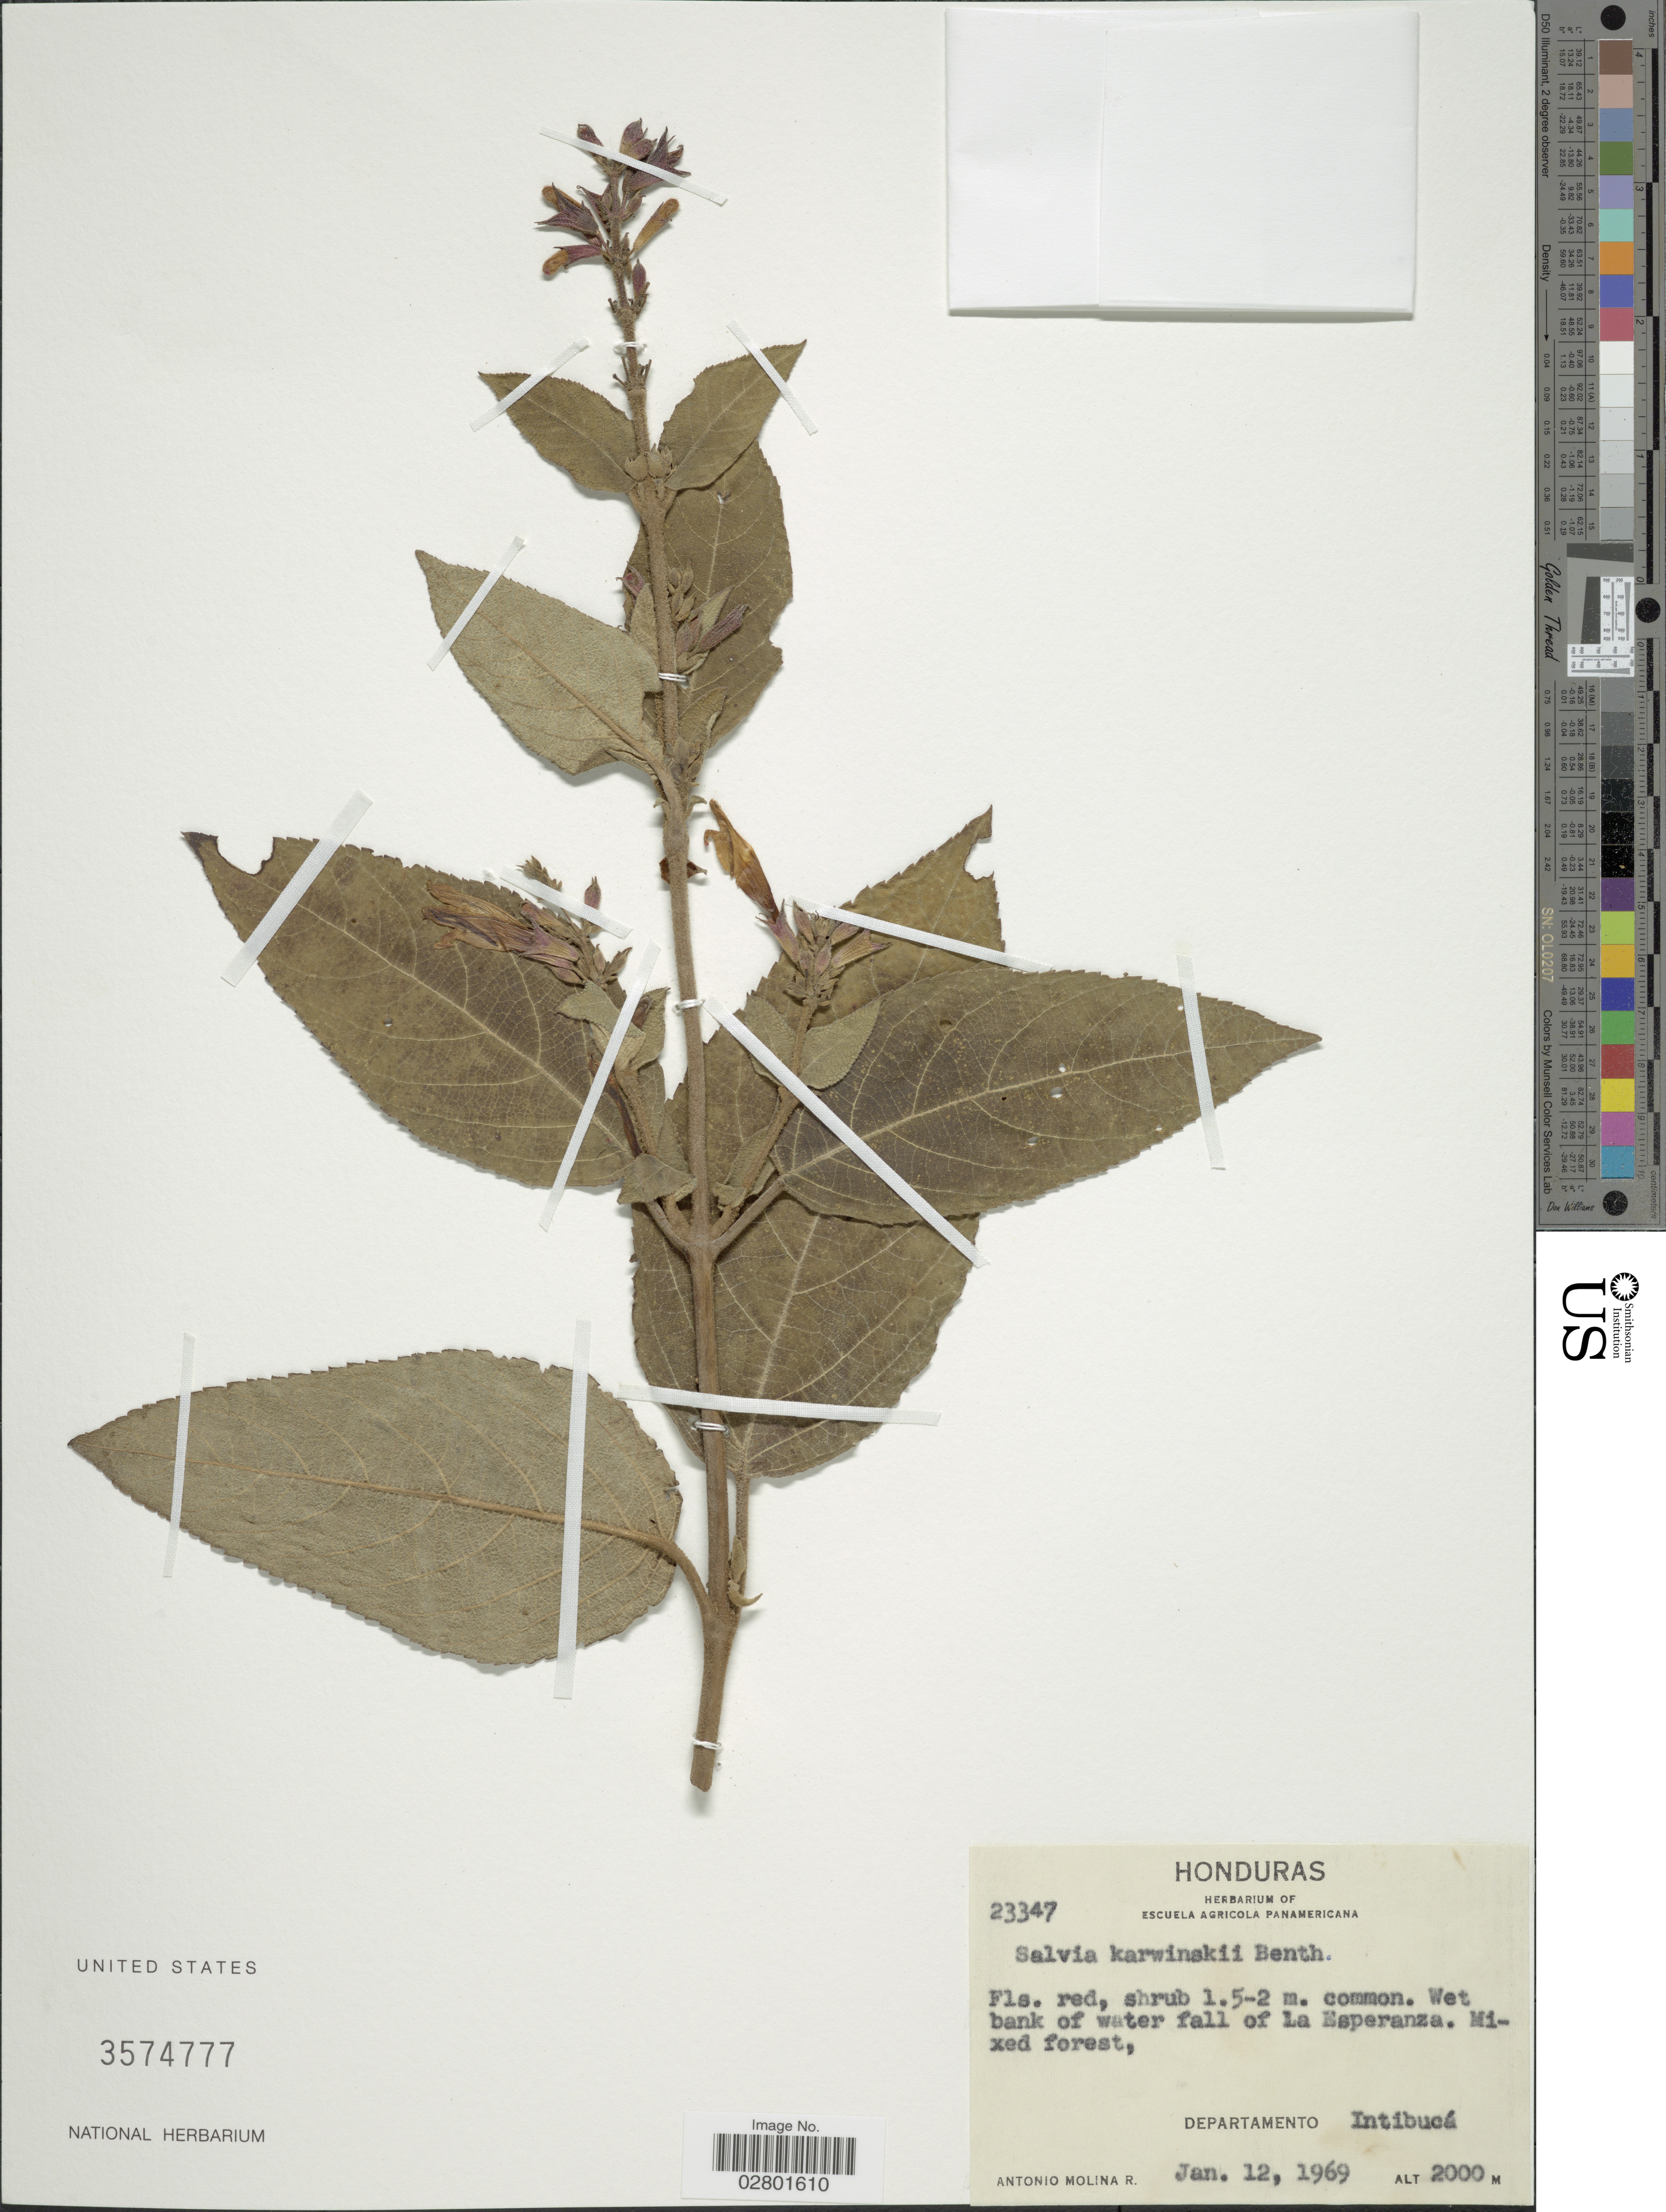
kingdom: Plantae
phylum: Tracheophyta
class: Magnoliopsida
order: Lamiales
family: Lamiaceae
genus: Salvia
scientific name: Salvia karwinskii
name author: Benth.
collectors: A. Molina R.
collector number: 23347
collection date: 1969-01-12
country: Honduras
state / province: Intibuca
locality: Wet bank of water fall of La Esperanza. Departamento Intibucá.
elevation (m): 2000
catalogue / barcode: US 3574777